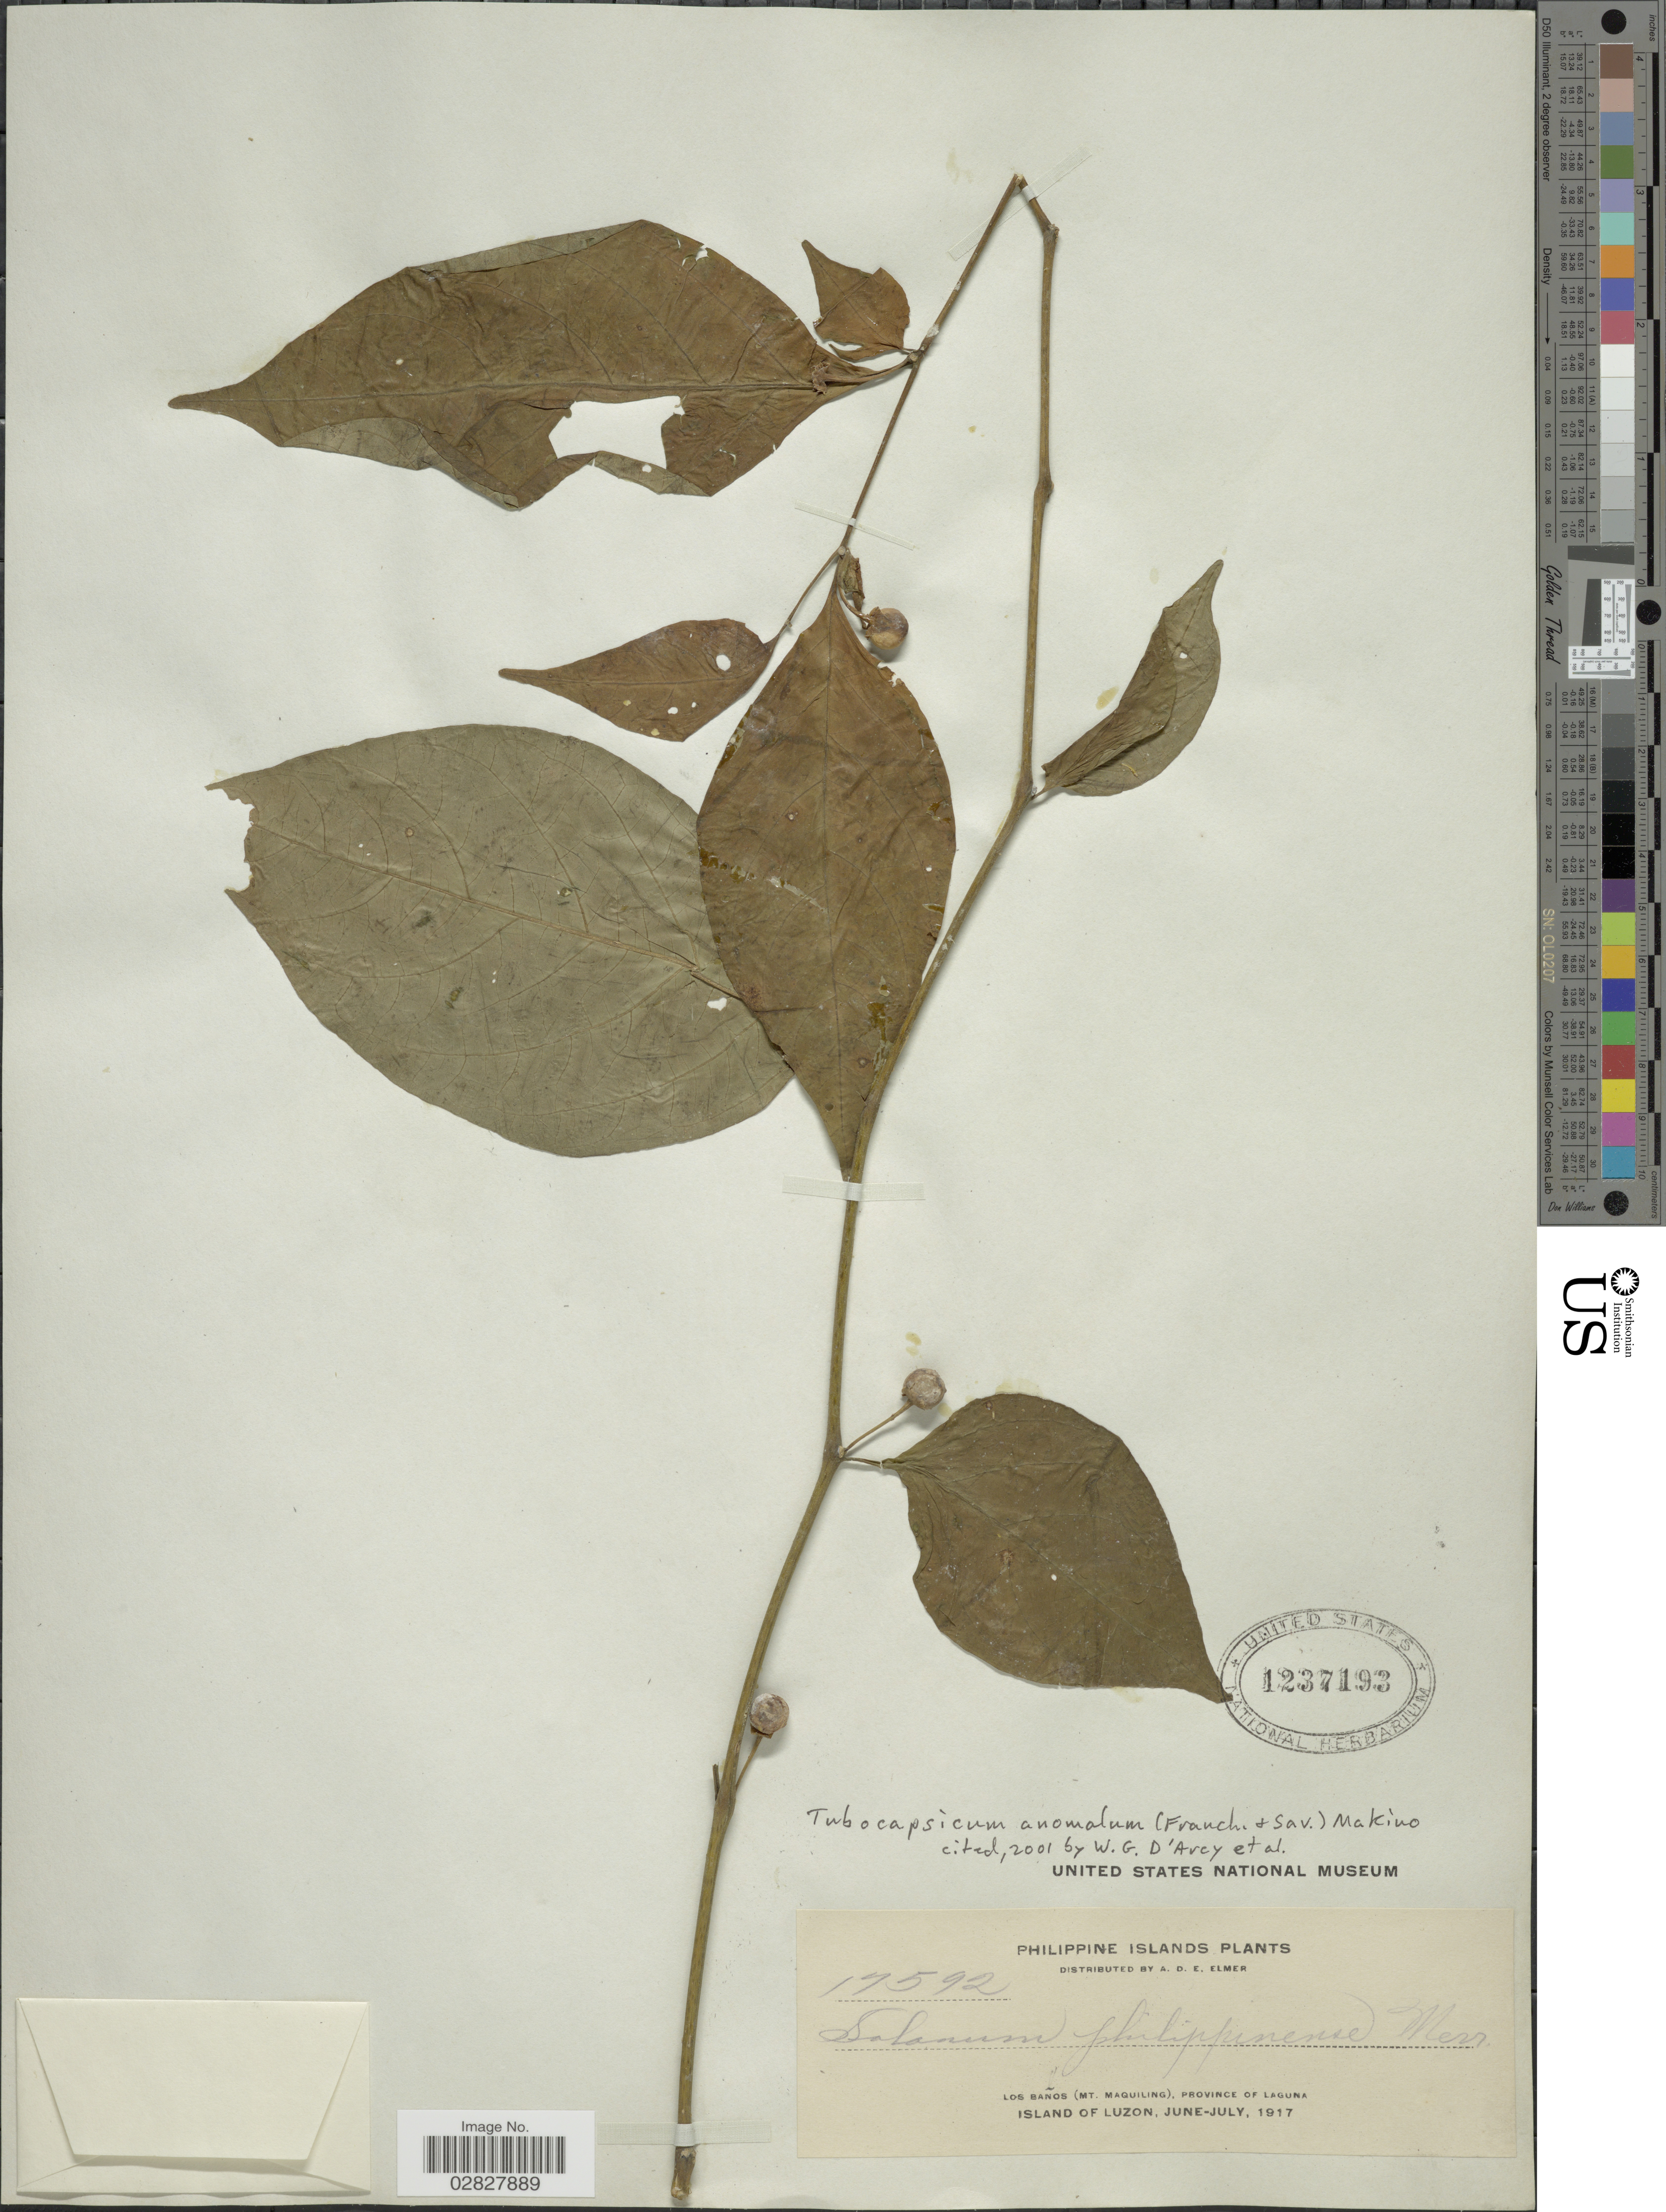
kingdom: Plantae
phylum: Tracheophyta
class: Magnoliopsida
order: Solanales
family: Solanaceae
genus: Tubocapsicum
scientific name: Tubocapsicum anomalum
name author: (Franch. & Sav.) Makino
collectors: A. D. E. Elmer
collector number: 17592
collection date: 1917-06/1917-07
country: Philippines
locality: Los Baños (Mt. Maquiling), Province of Laguna, Island of Luzon.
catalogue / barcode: US 1237193